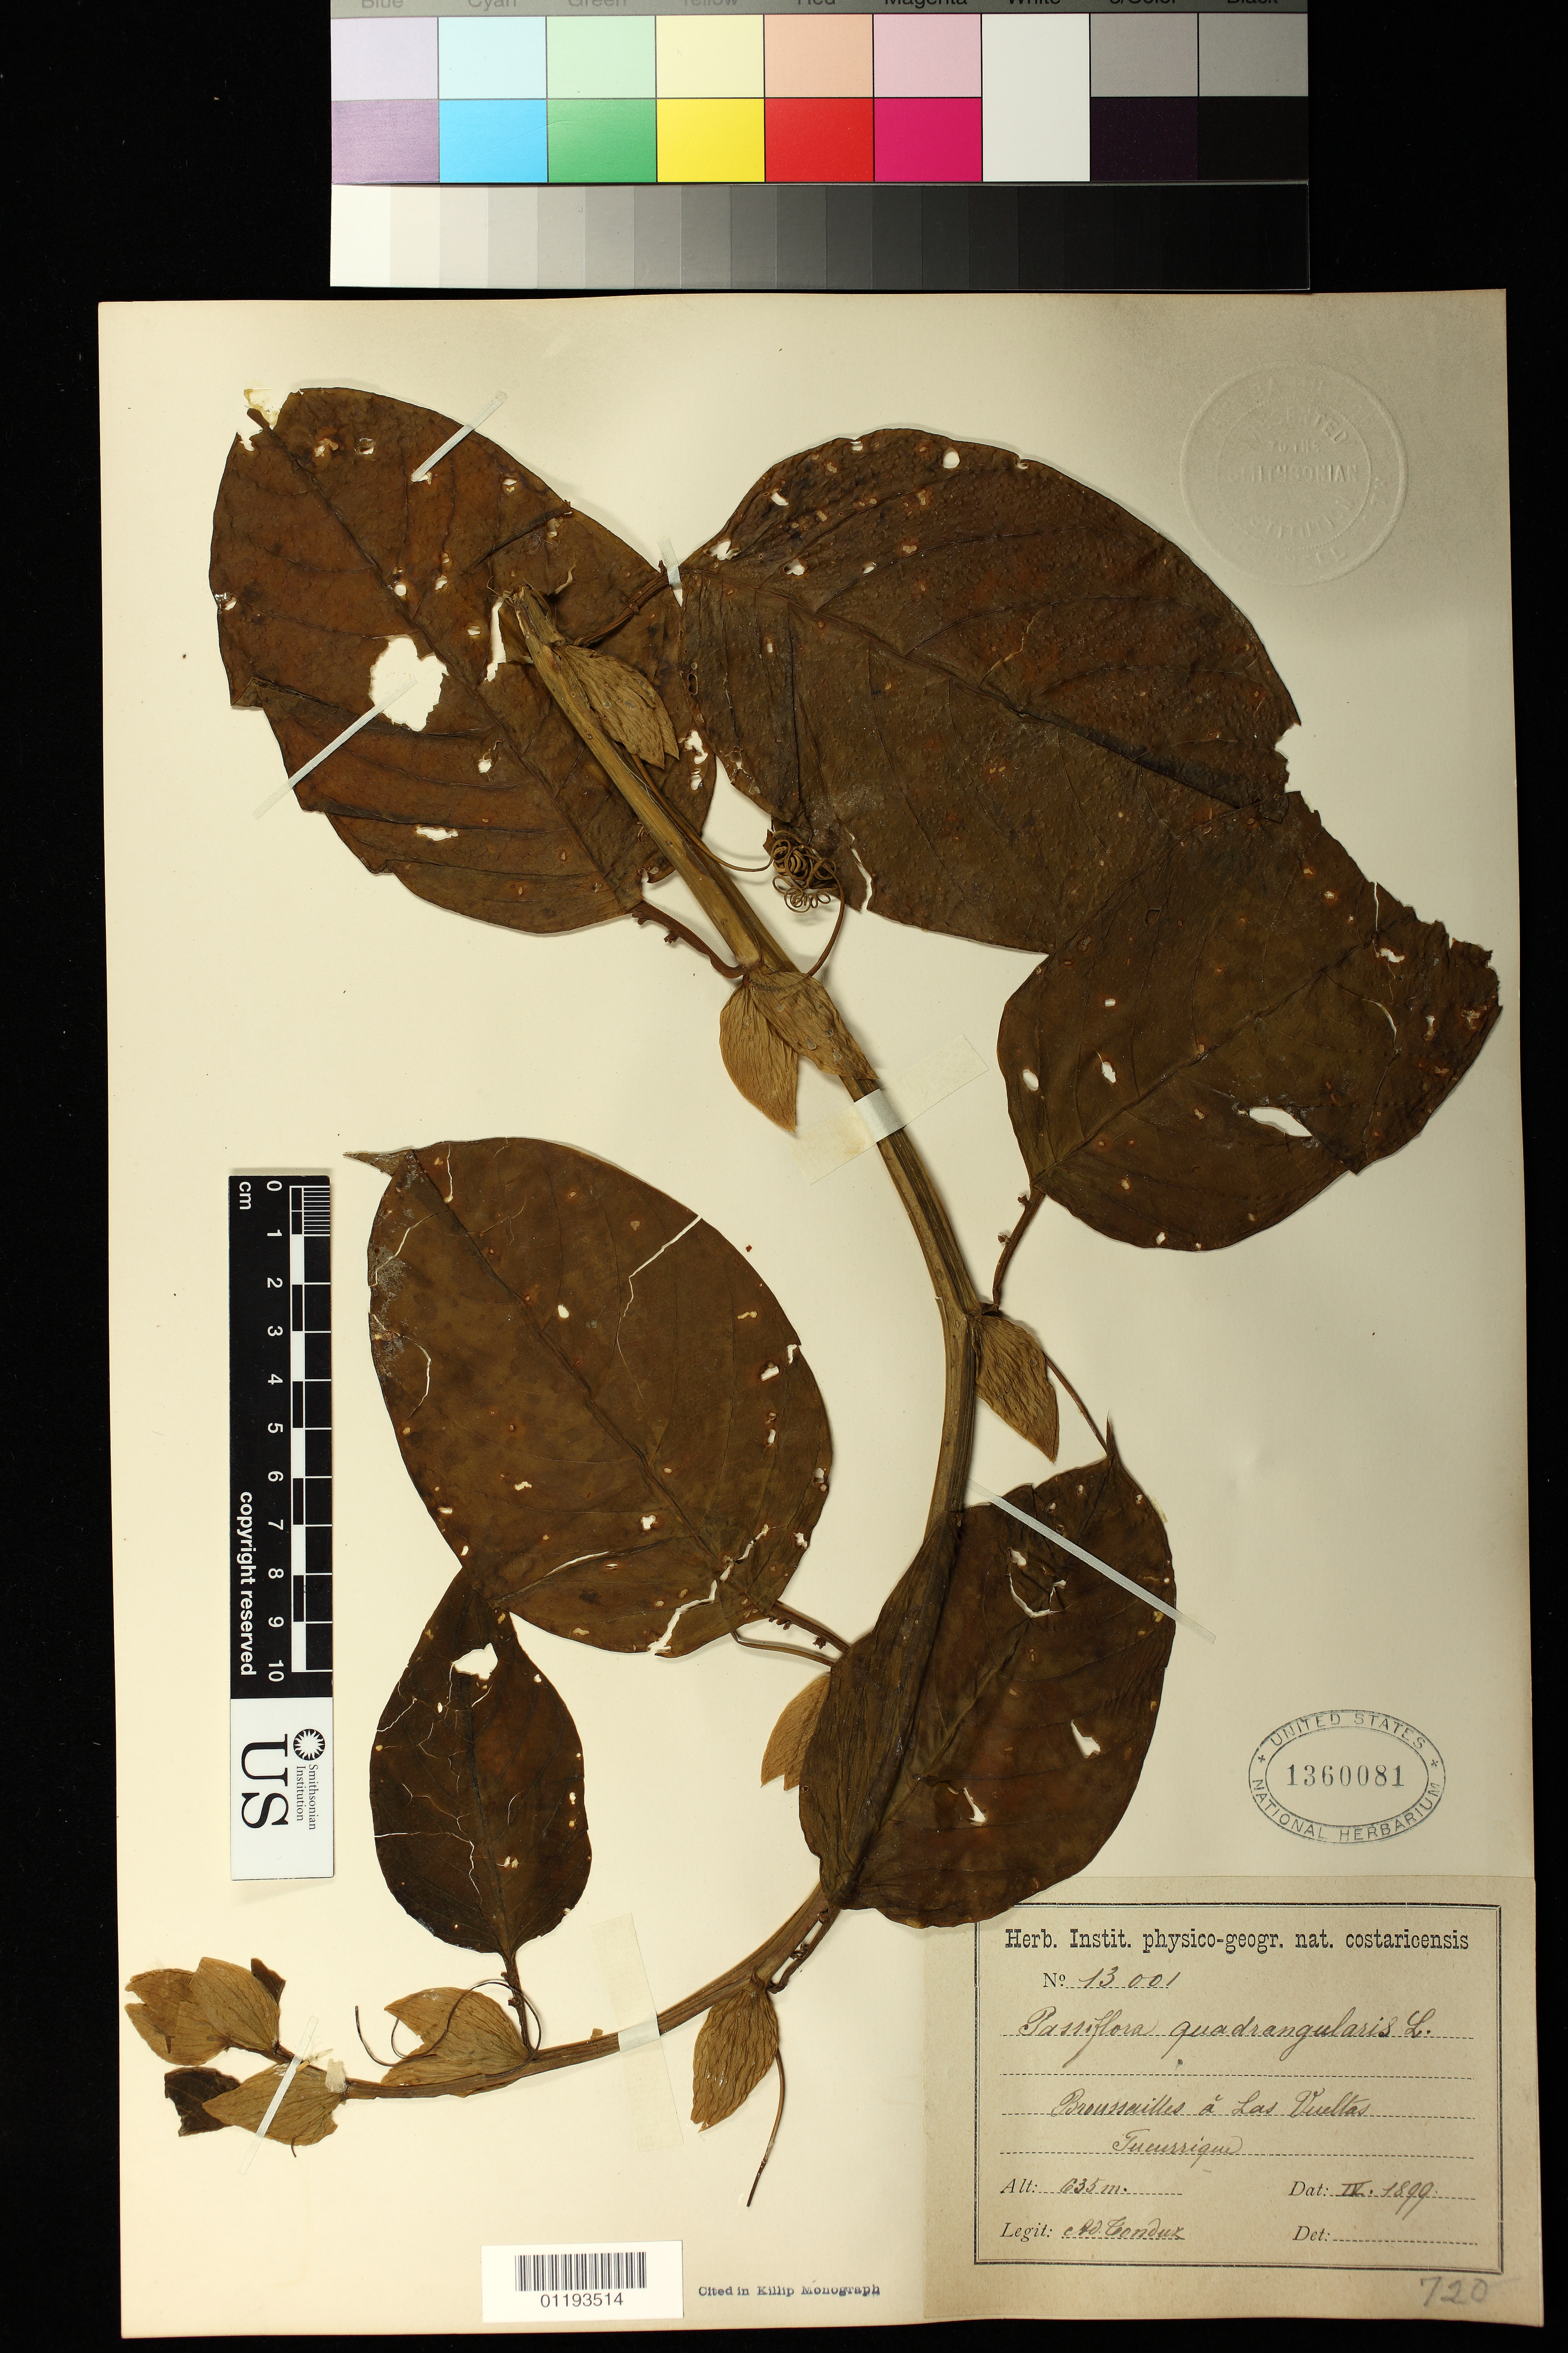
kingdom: Plantae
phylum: Tracheophyta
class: Magnoliopsida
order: Malpighiales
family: Passifloraceae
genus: Passiflora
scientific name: Passiflora quadrangularis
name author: L.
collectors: A. Tonduz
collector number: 13001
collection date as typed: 1899-04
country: Costa Rica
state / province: Cartago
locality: Broussailles a Las Vueltas Tucurrique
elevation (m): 635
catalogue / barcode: US 1360081